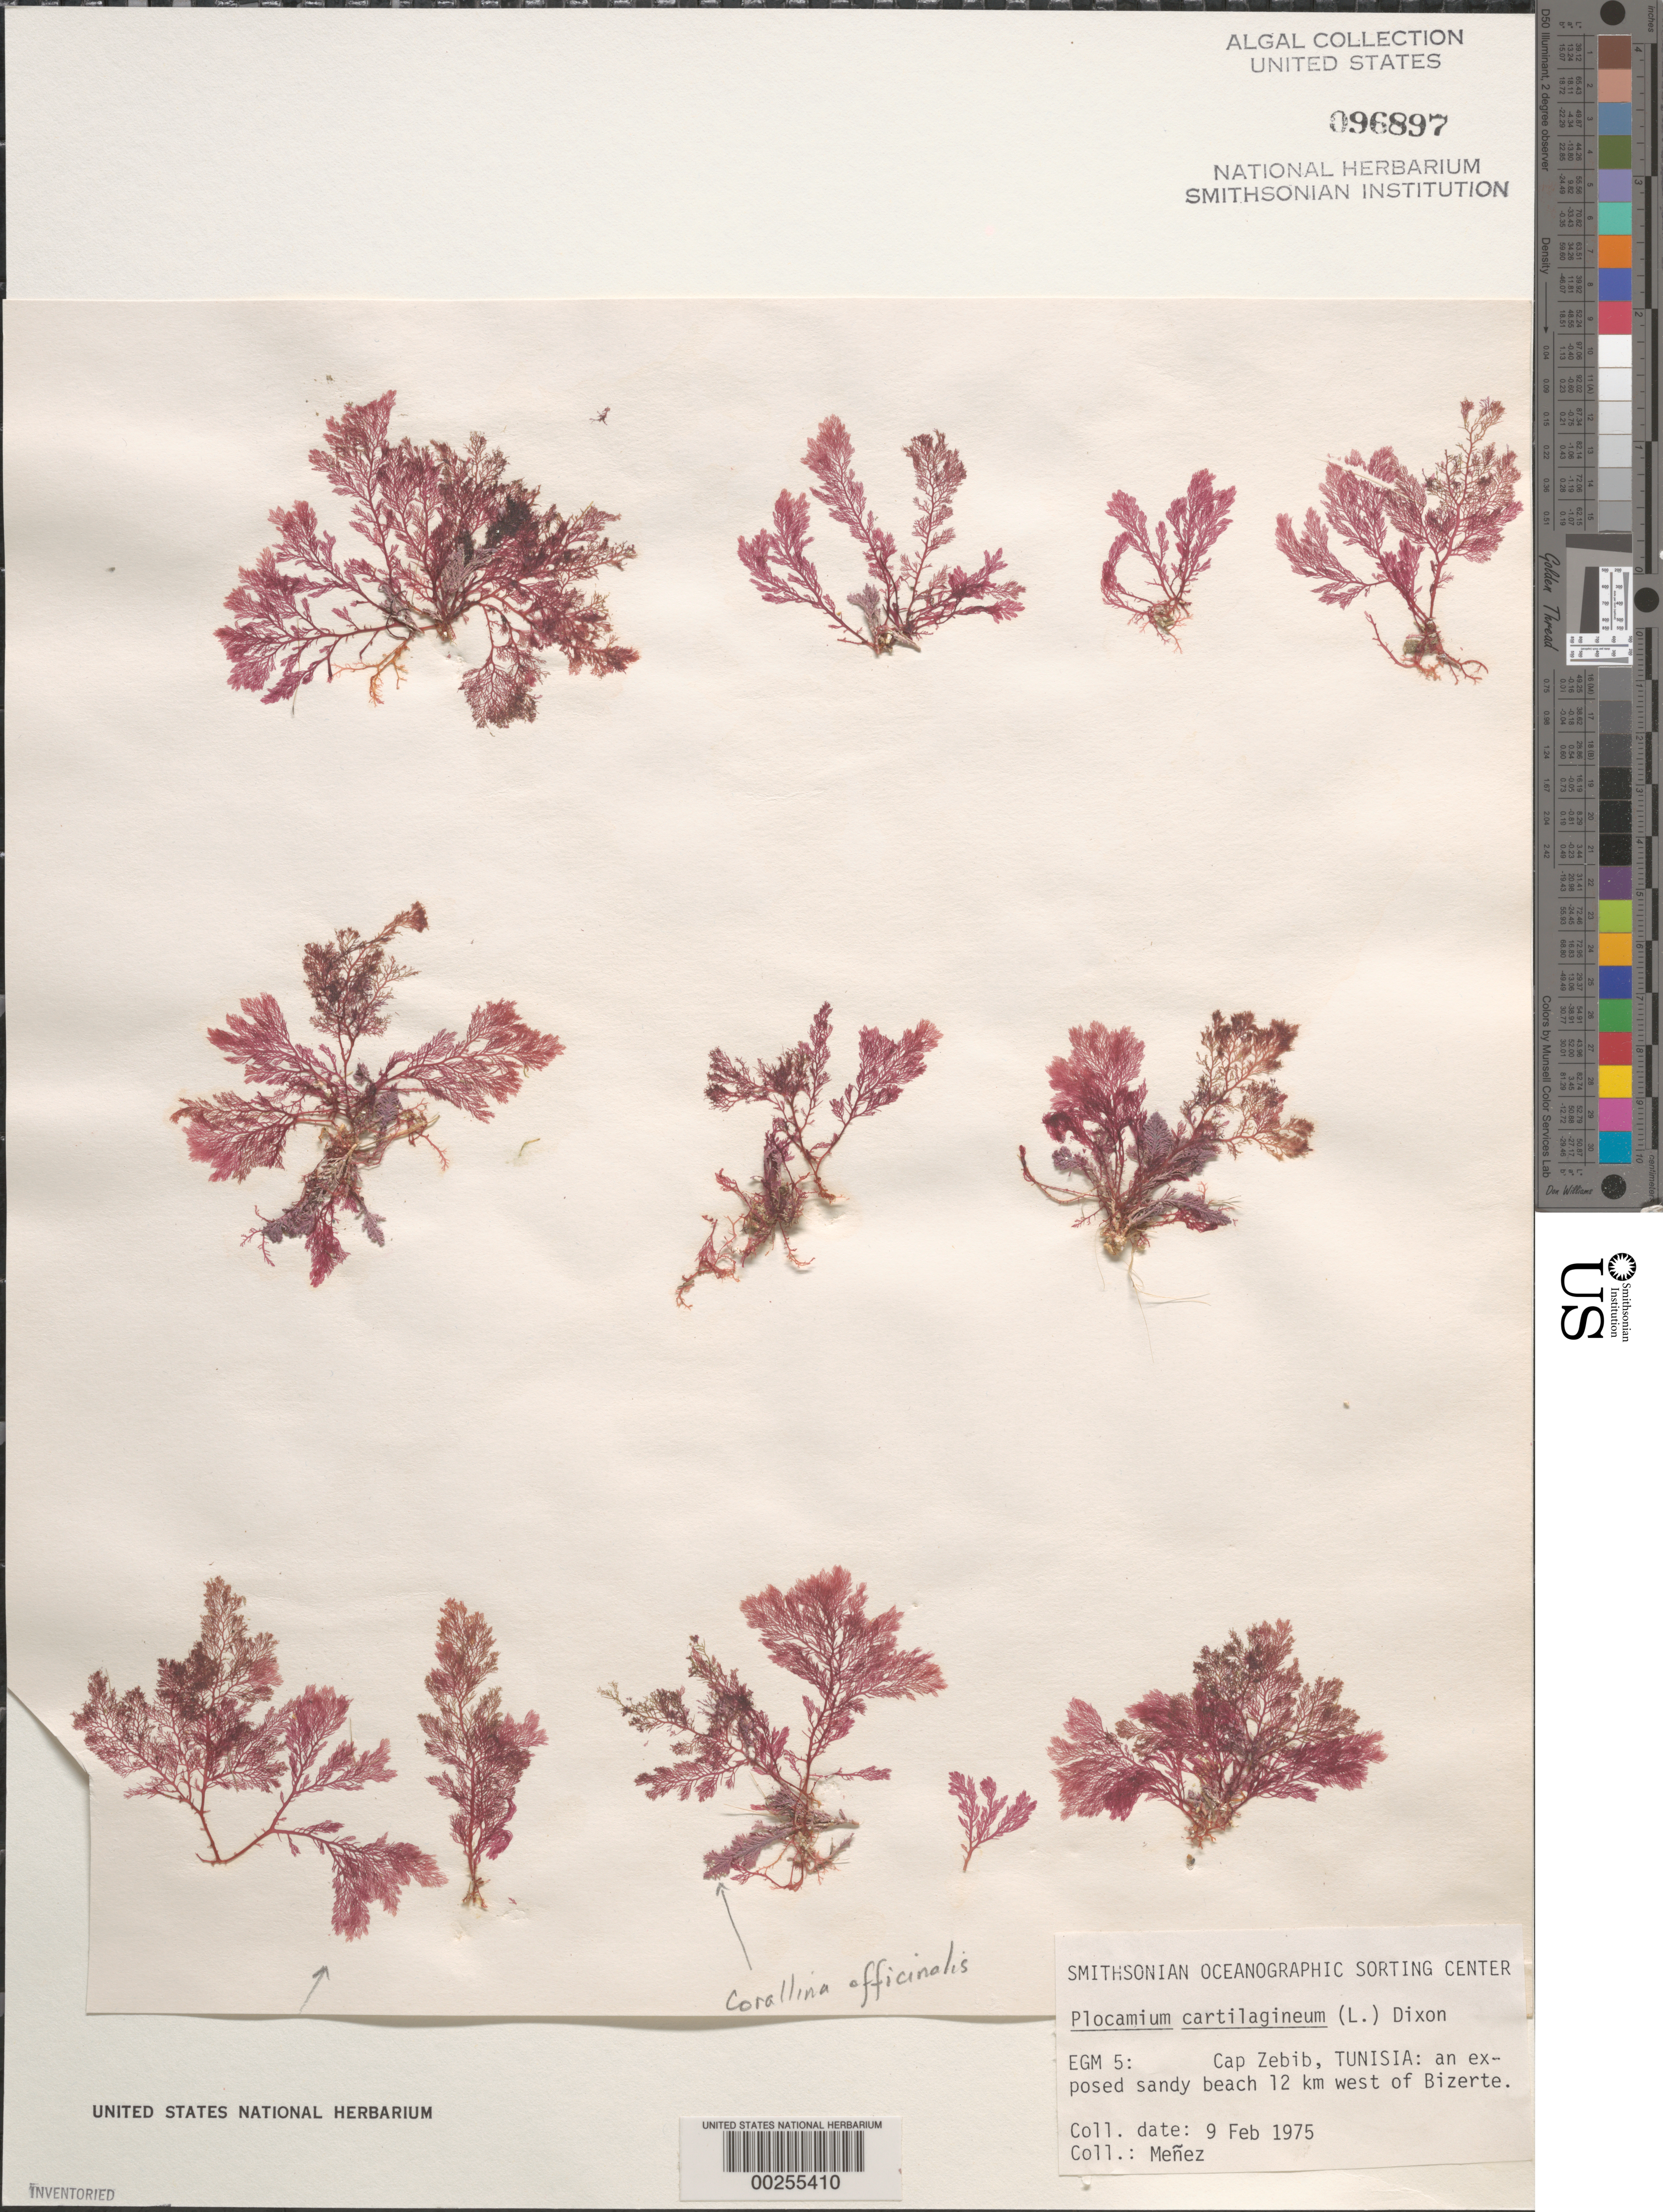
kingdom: Plantae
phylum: Rhodophyta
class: Florideophyceae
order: Plocamiales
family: Plocamiaceae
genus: Plocamium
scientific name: Plocamium cartilagineum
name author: (L.) P.S. Dixon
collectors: Meñez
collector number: EGM 5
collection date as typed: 09 Feb 1975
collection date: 1975-02-09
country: Tunisia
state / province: Bizerte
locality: Cap Zebib 12 km west of Bizerte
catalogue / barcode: US 96897